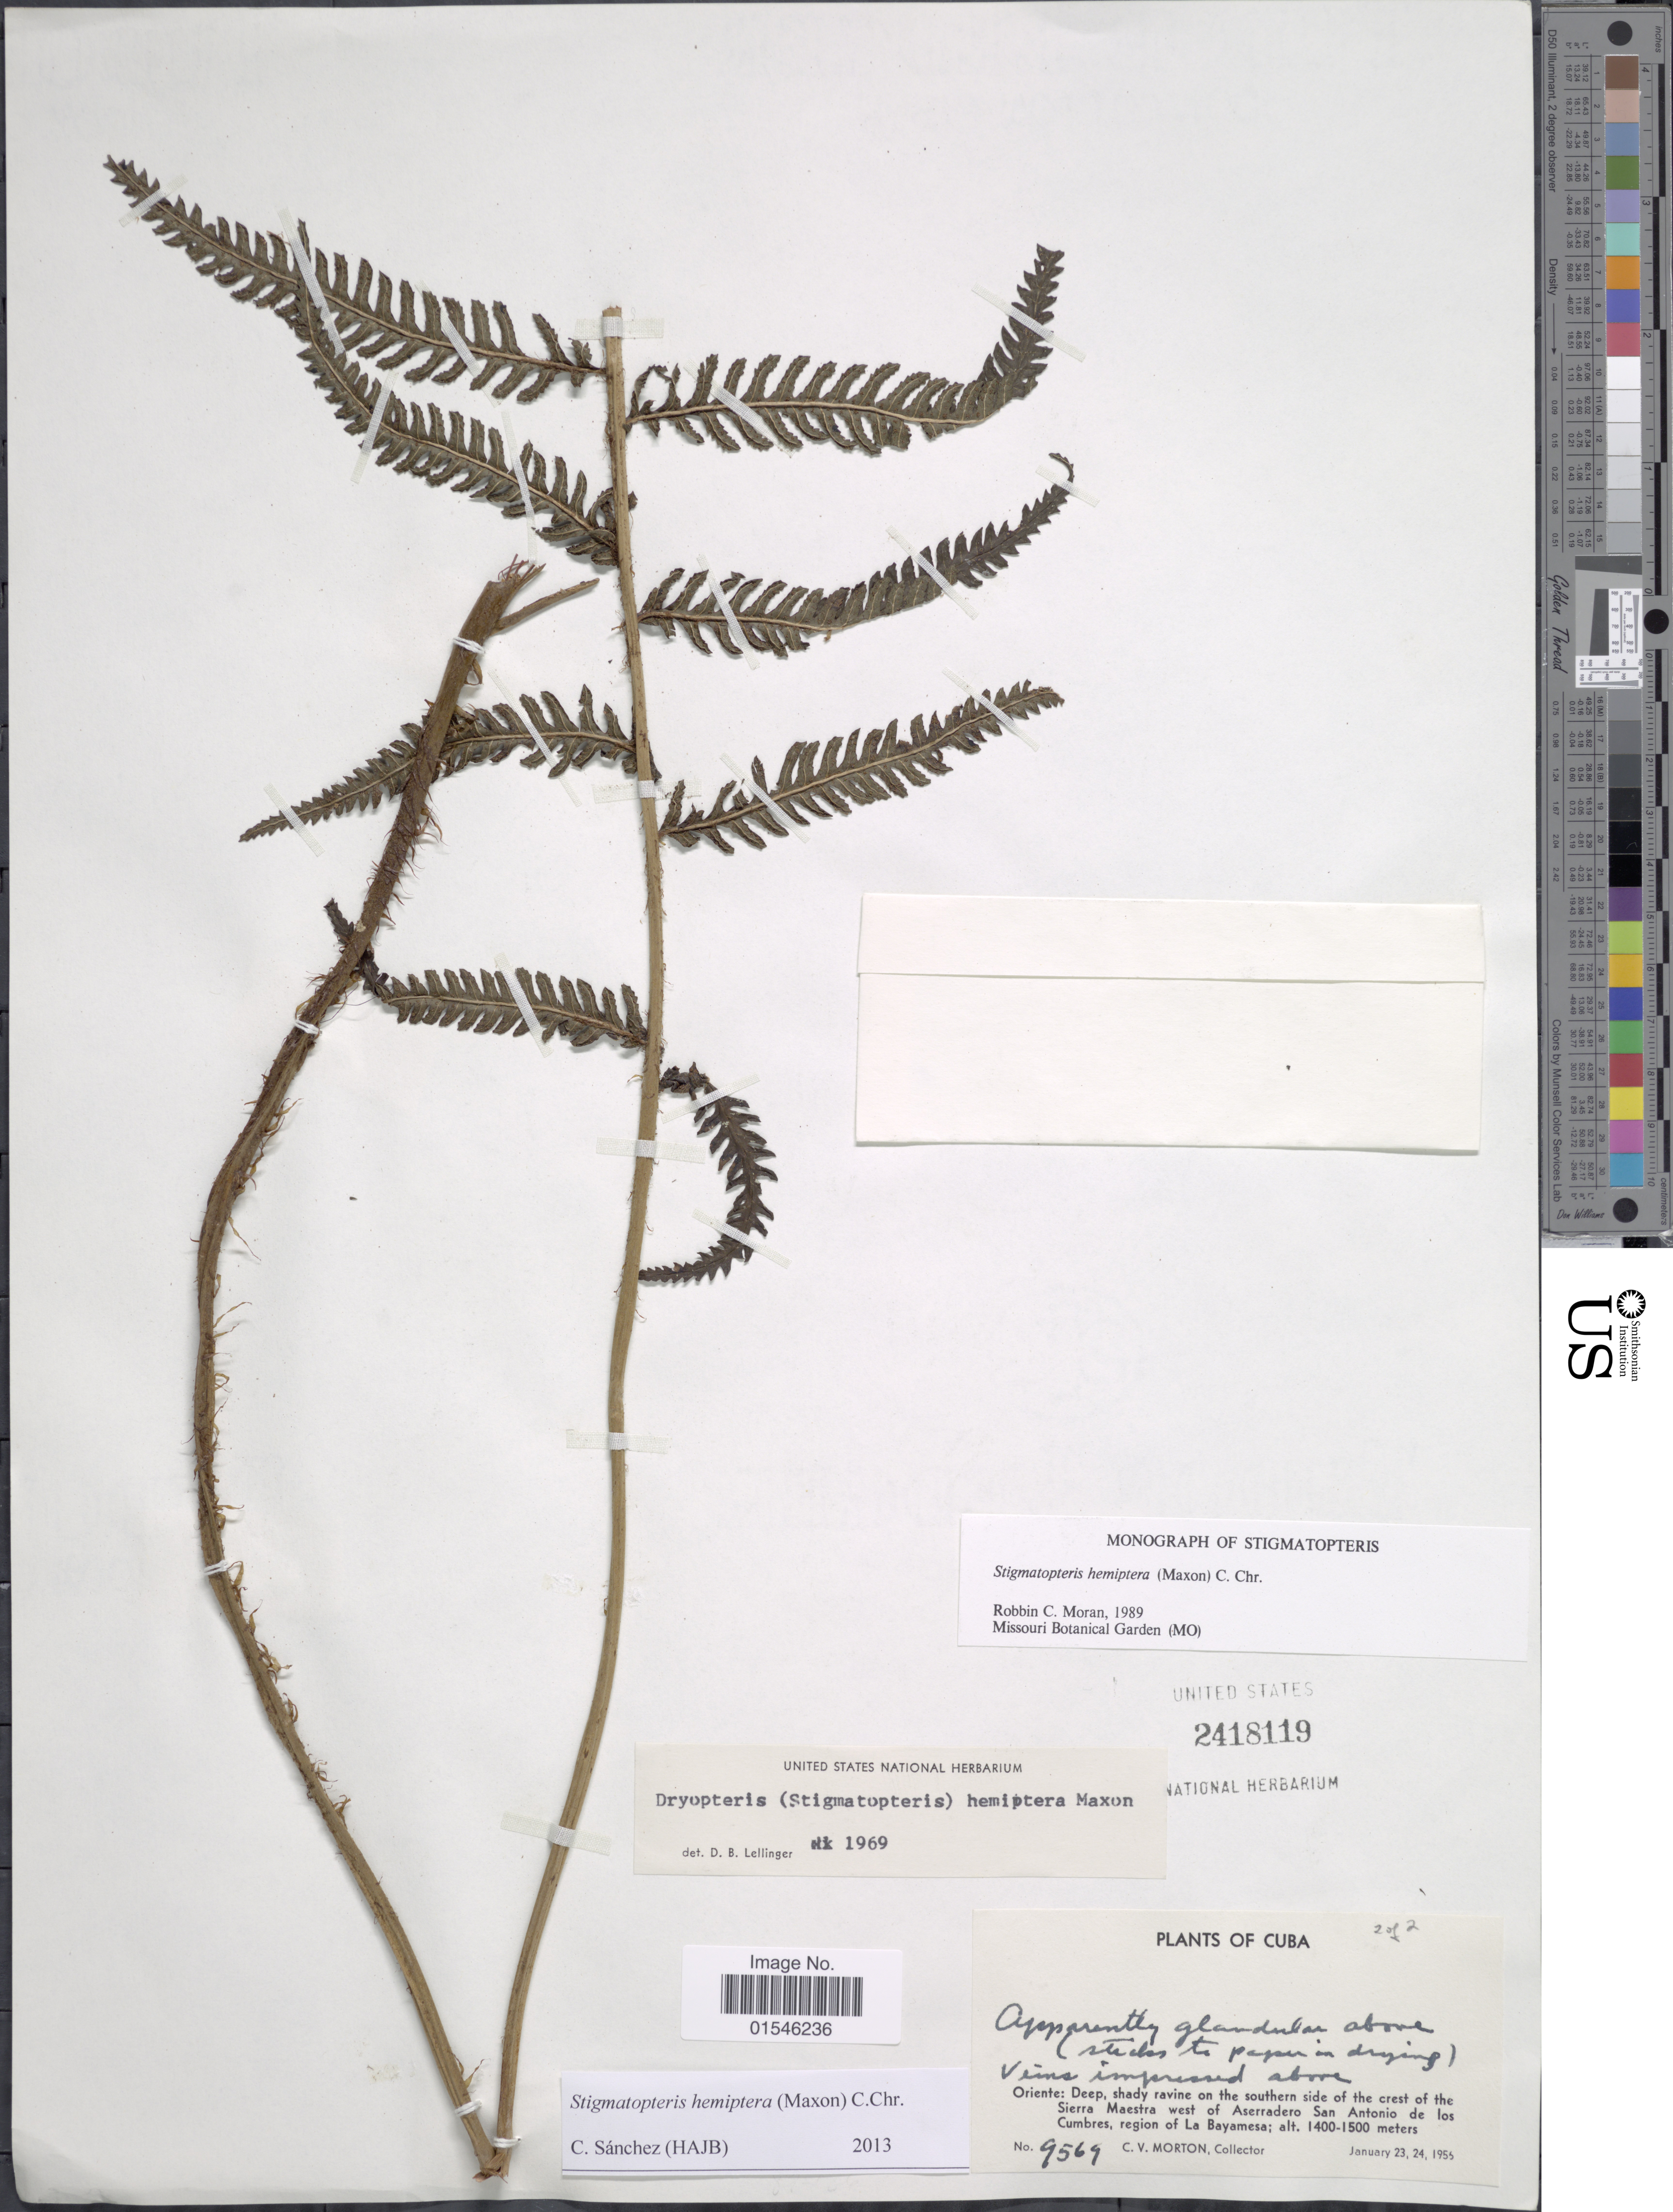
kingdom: Plantae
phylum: Tracheophyta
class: Polypodiopsida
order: Polypodiales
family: Dryopteridaceae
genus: Stigmatopteris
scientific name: Stigmatopteris hemiptera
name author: (Maxon) C. Chr.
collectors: C. V. Morton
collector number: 9569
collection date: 1956-01-23/1956-01-24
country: Cuba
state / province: Oriente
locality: Deep, shady ravine on the southern side of the crest of the SIerra Maestra, west of Aserradero San Antonio de los Cumbres,r egion of La Bayamesa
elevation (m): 1400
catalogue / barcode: US 2418119